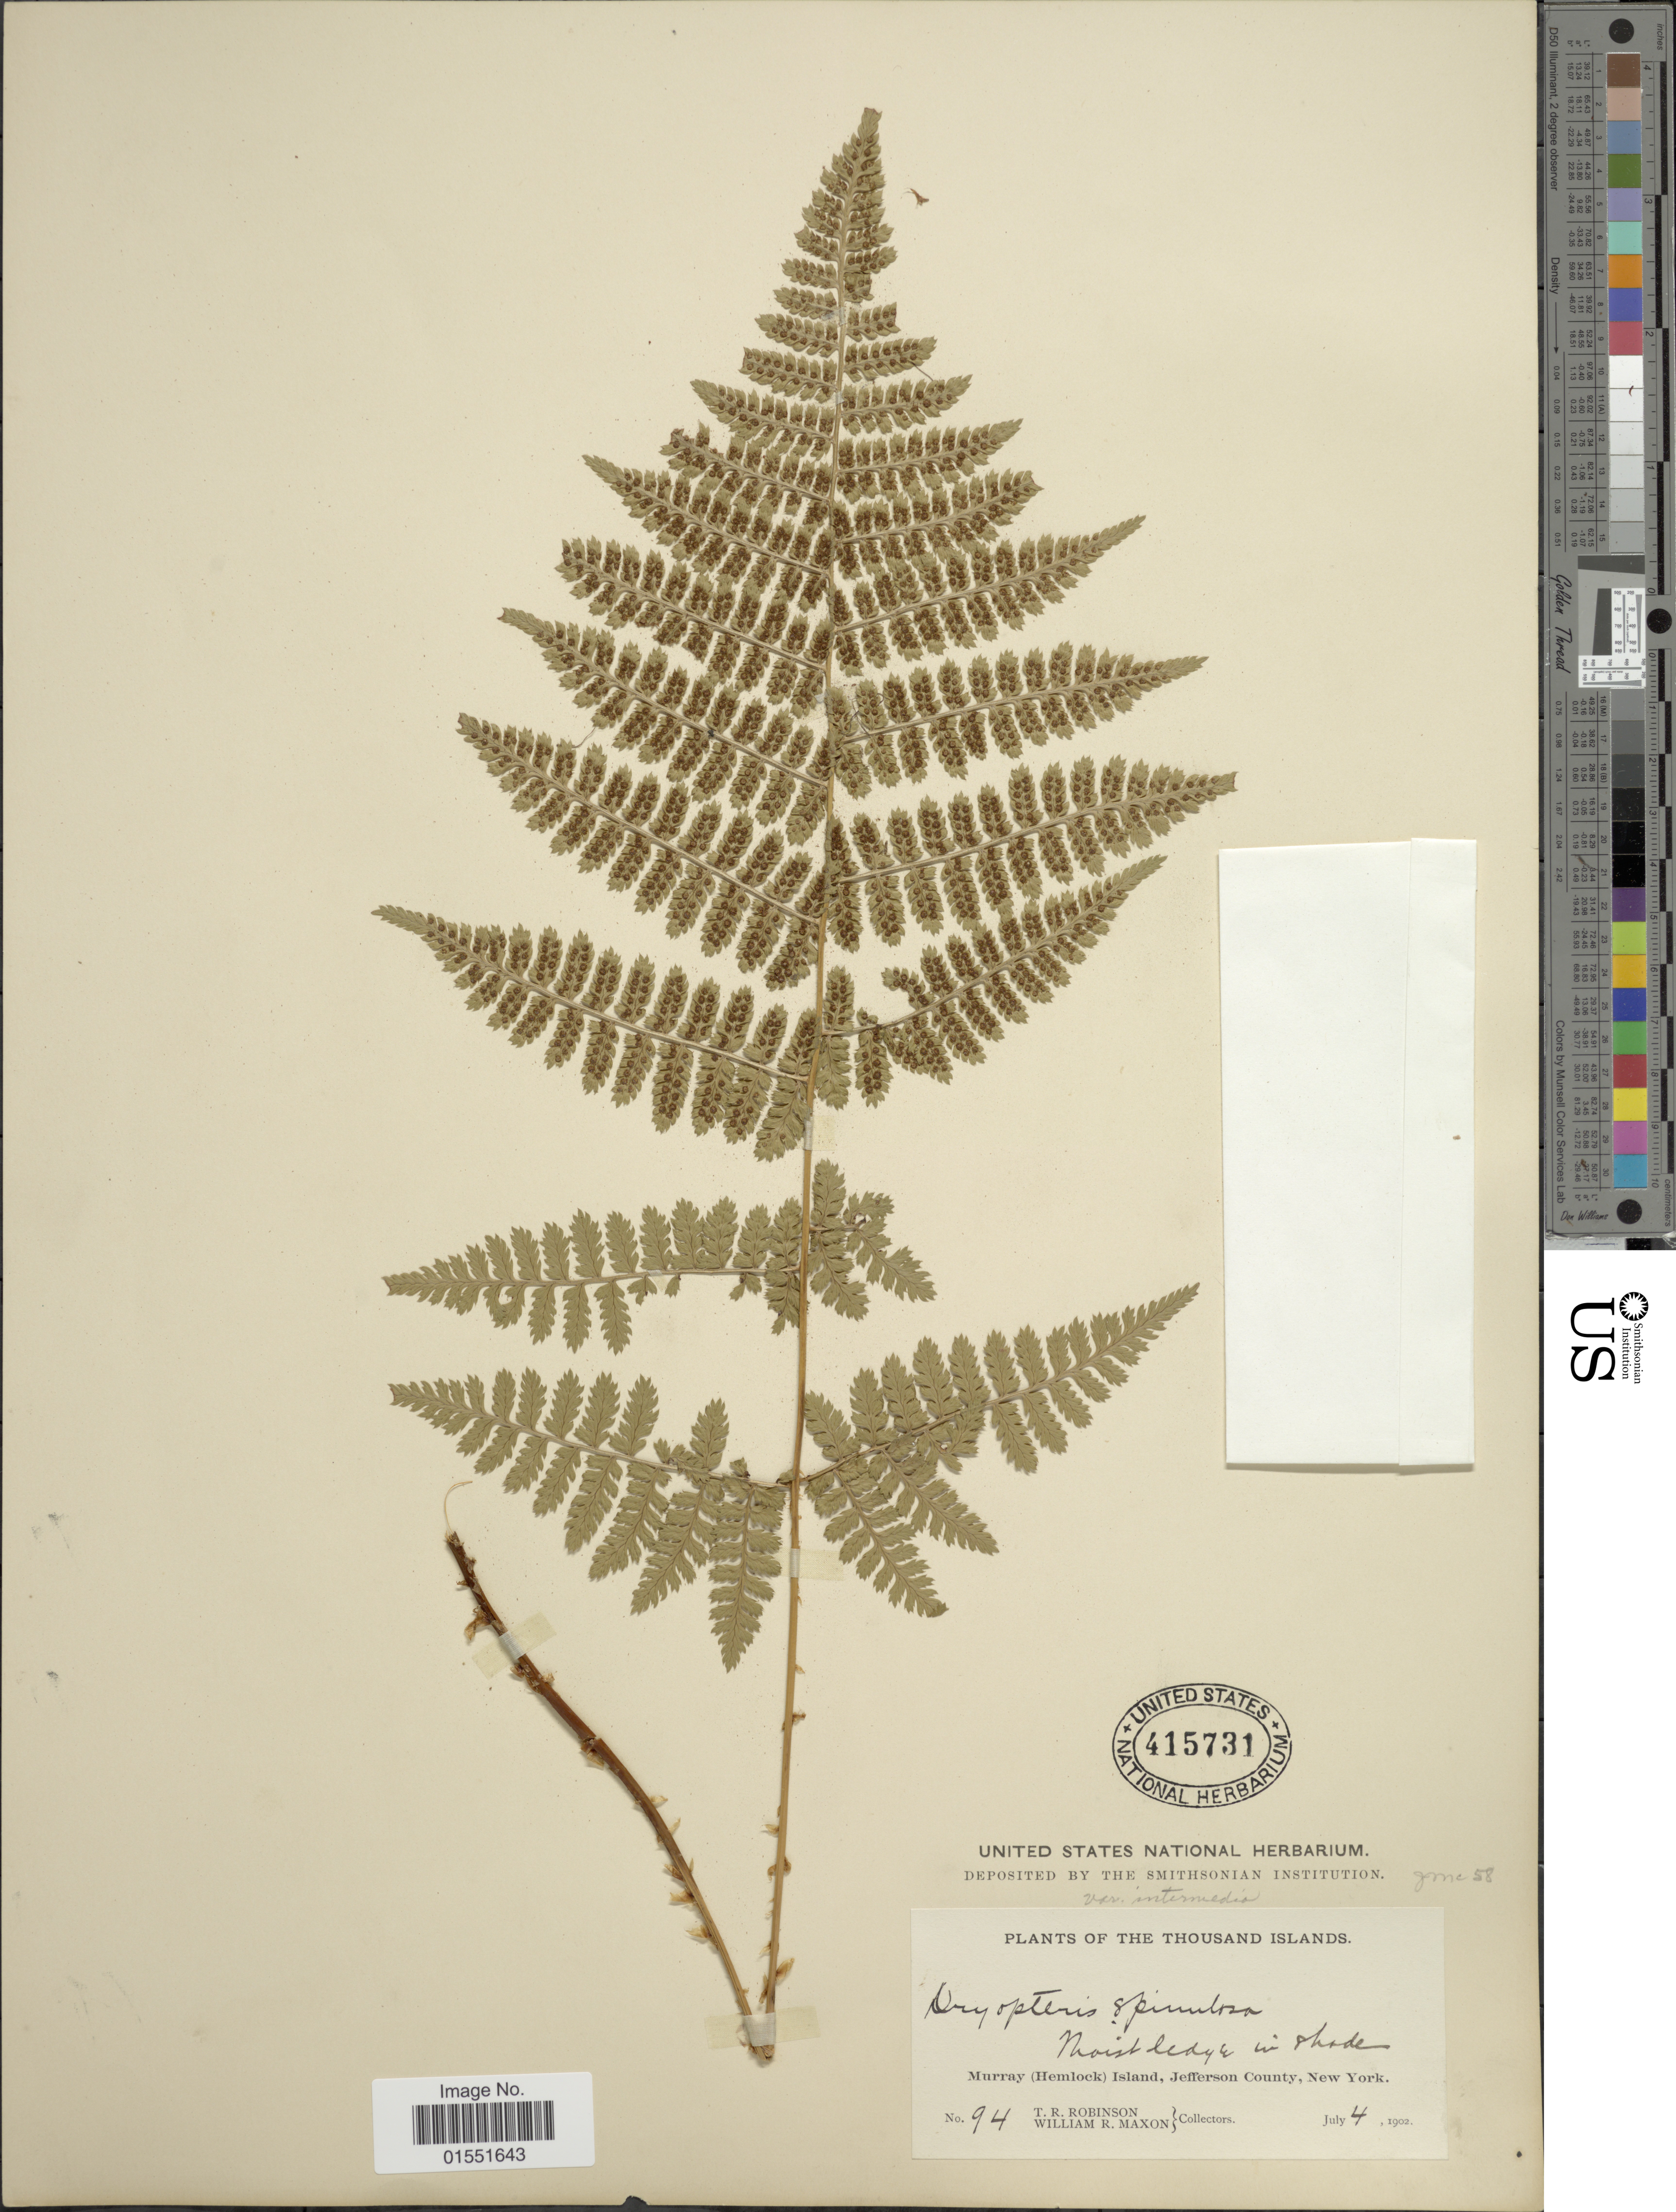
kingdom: Plantae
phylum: Tracheophyta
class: Polypodiopsida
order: Polypodiales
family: Dryopteridaceae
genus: Dryopteris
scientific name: Dryopteris intermedia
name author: (Muhl.) A. Gray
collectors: T. R. Robinson & W. R. Maxon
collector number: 94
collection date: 1902-07-04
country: United States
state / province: New York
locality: Thousand Islands. Murray (Hemlock) Island, Jefferson County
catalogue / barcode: US 415731